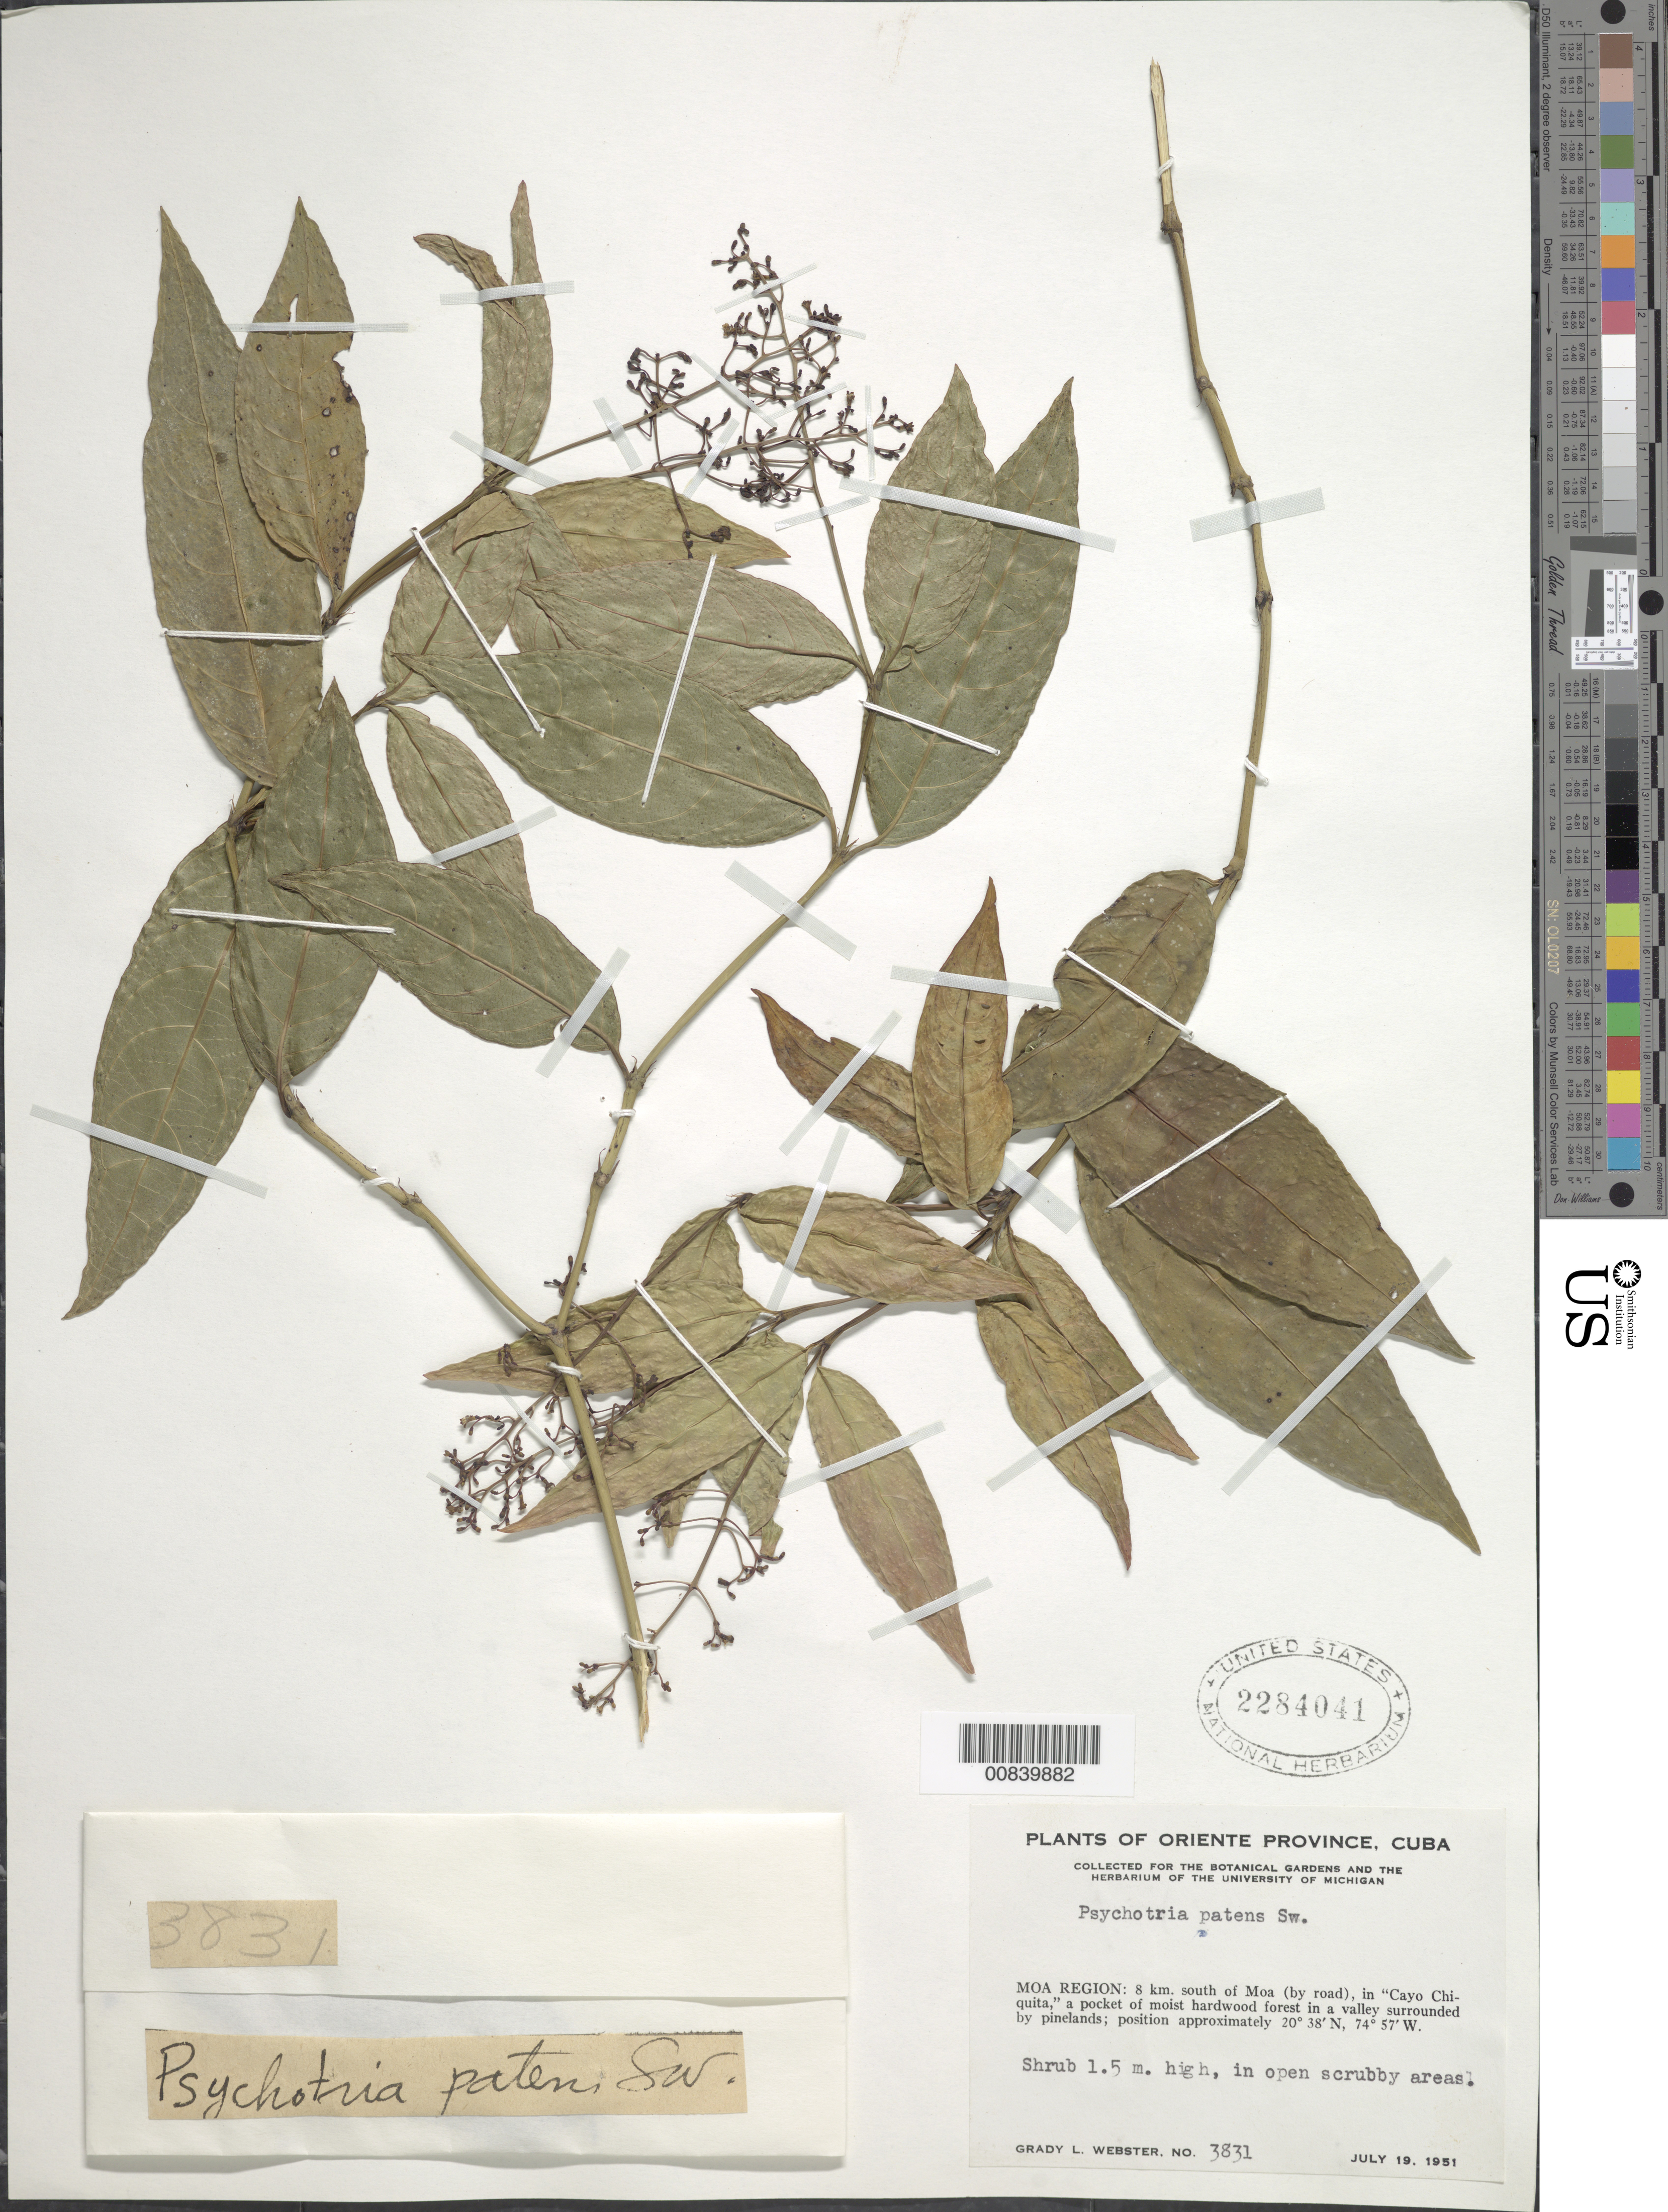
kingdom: Plantae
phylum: Tracheophyta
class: Magnoliopsida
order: Gentianales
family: Rubiaceae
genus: Psychotria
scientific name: Psychotria patens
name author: Sw.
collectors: G. L. Webster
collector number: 3831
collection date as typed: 19 Jul 1951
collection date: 1951-07-19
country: Cuba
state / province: Oriente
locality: Moa Region: 8 km south of Moa (by road) in "Cayo Chiquita", in valley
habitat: In pocket of moist hardwood forest in a valley surrounded by pinelands. In open scrubby area.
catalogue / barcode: US 2284041